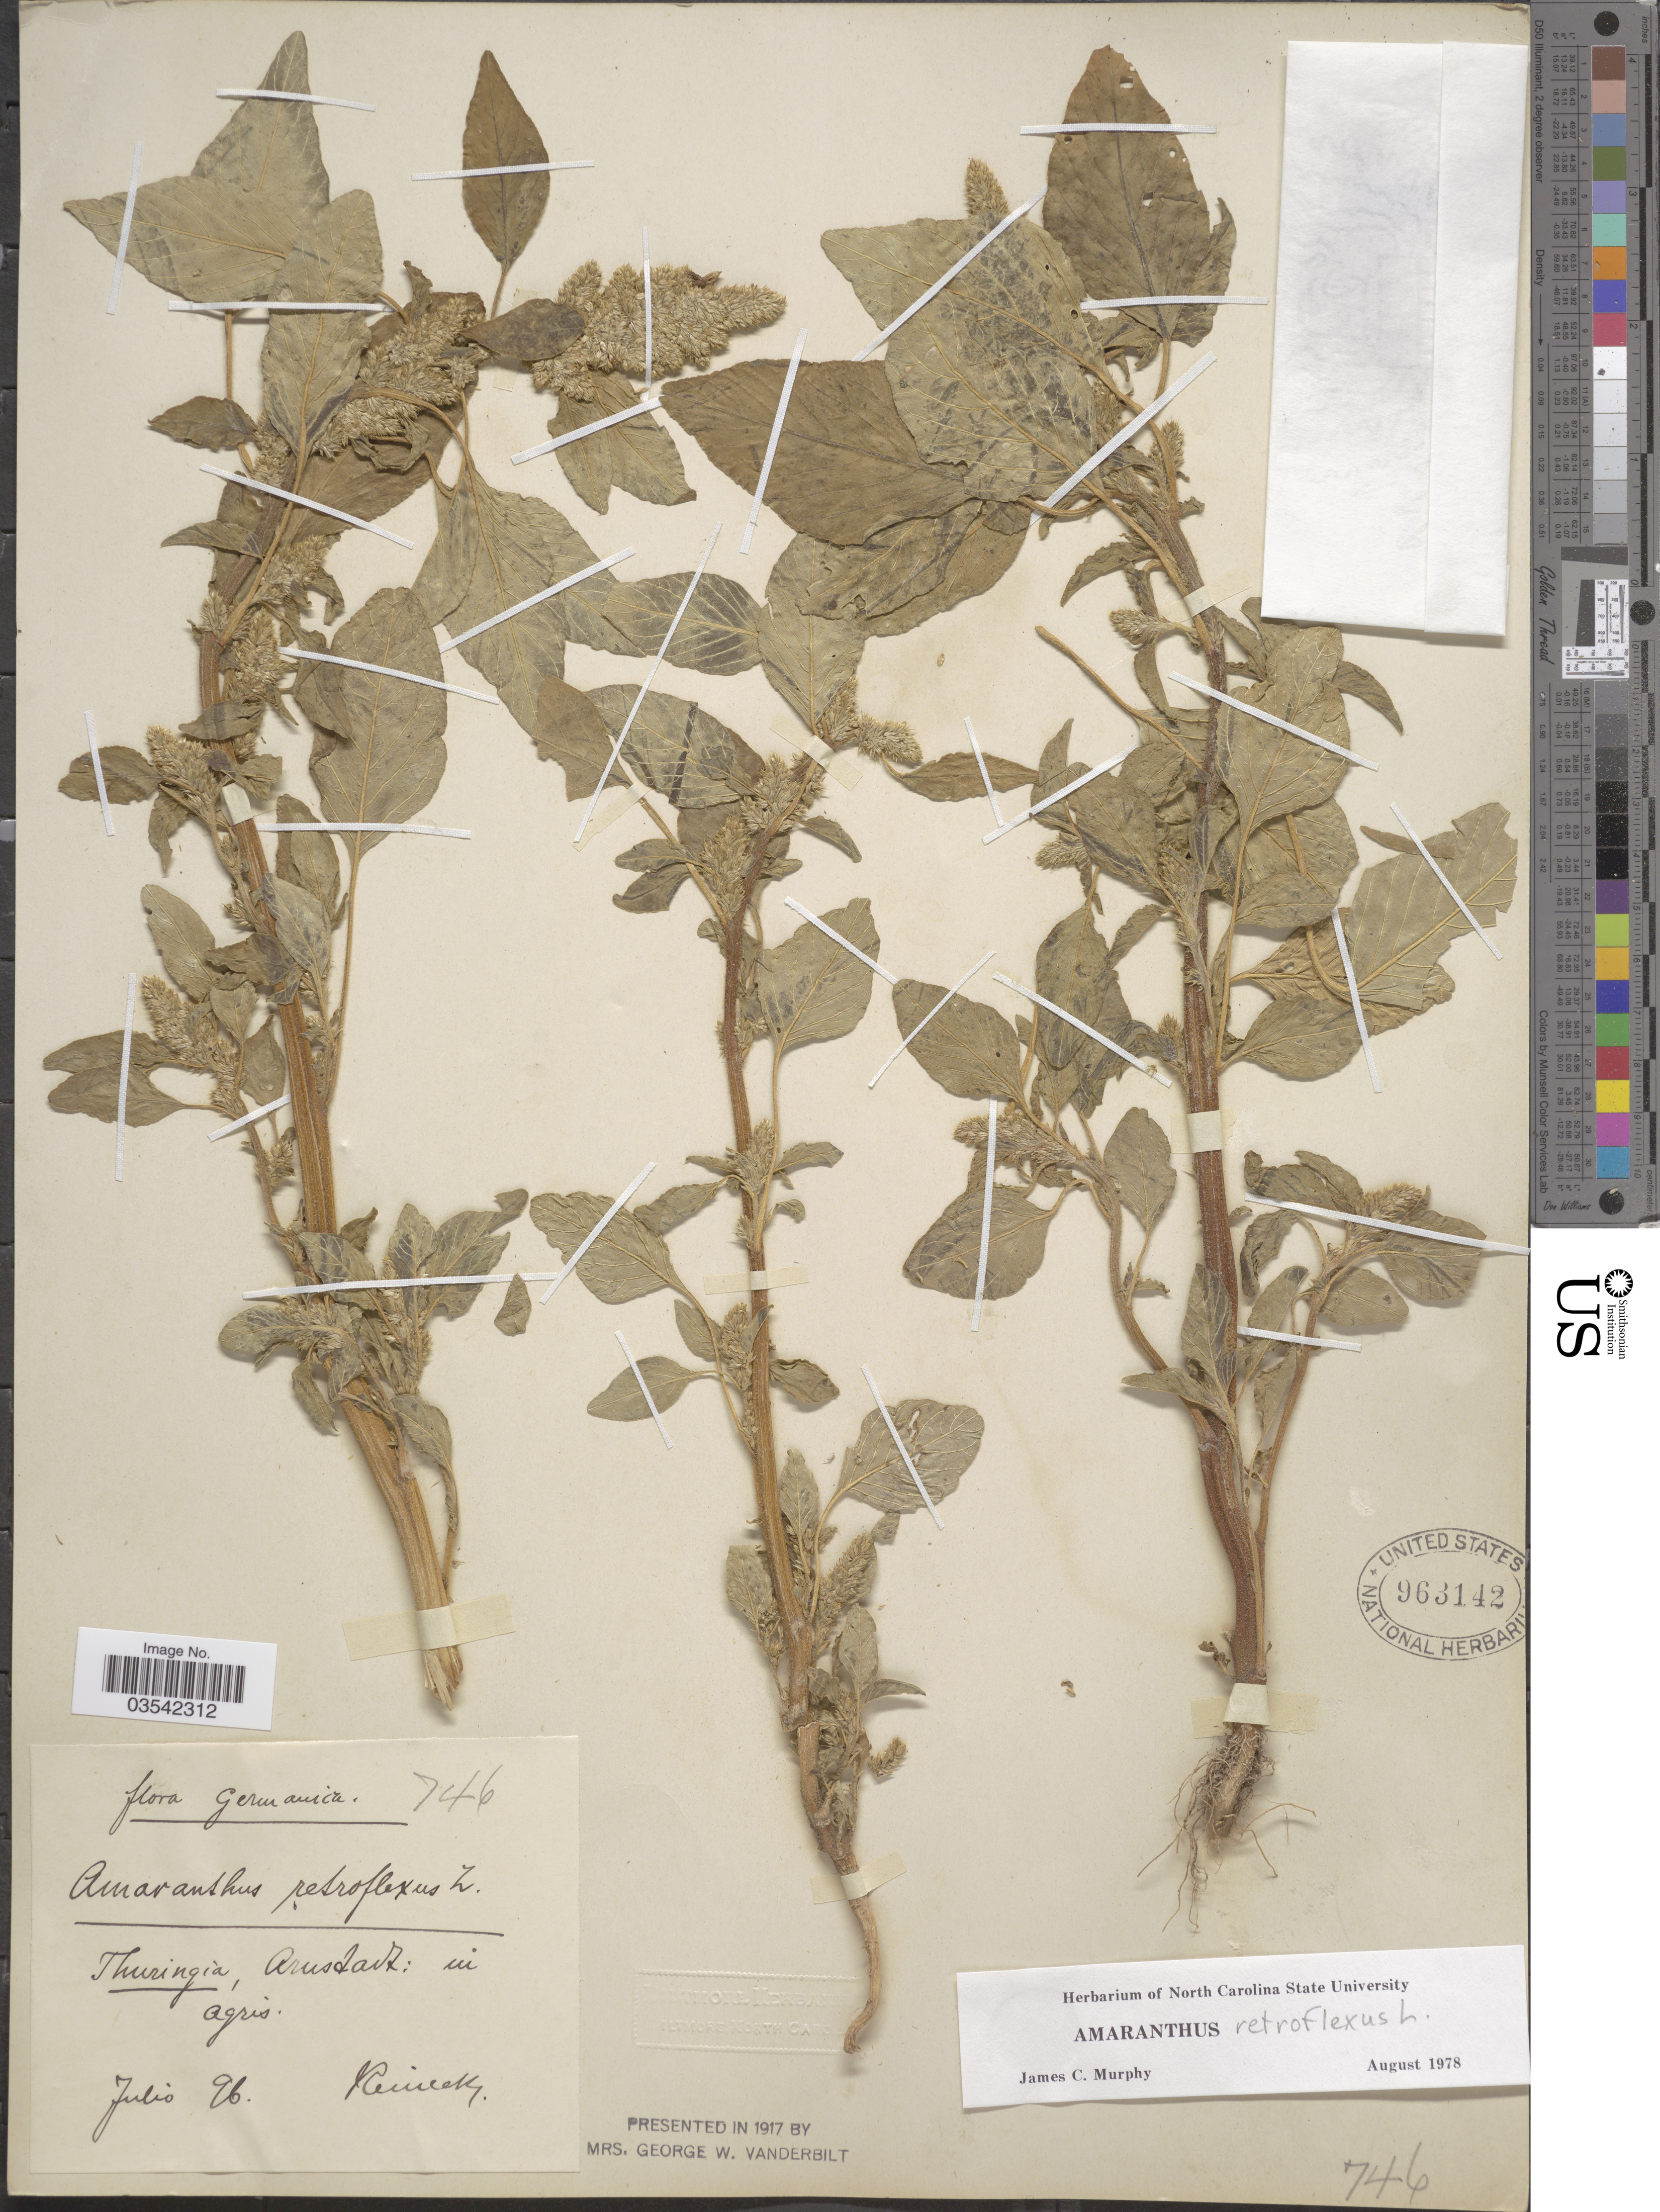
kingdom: Plantae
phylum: Tracheophyta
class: Magnoliopsida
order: Caryophyllales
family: Amaranthaceae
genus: Amaranthus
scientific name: Amaranthus retroflexus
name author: L.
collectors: Reinedy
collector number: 746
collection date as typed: Transcribed d/m/y: /7/96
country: Germany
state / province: Thuringia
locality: Germanica. Thuringia, Arustadt; ui agris.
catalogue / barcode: US 963142